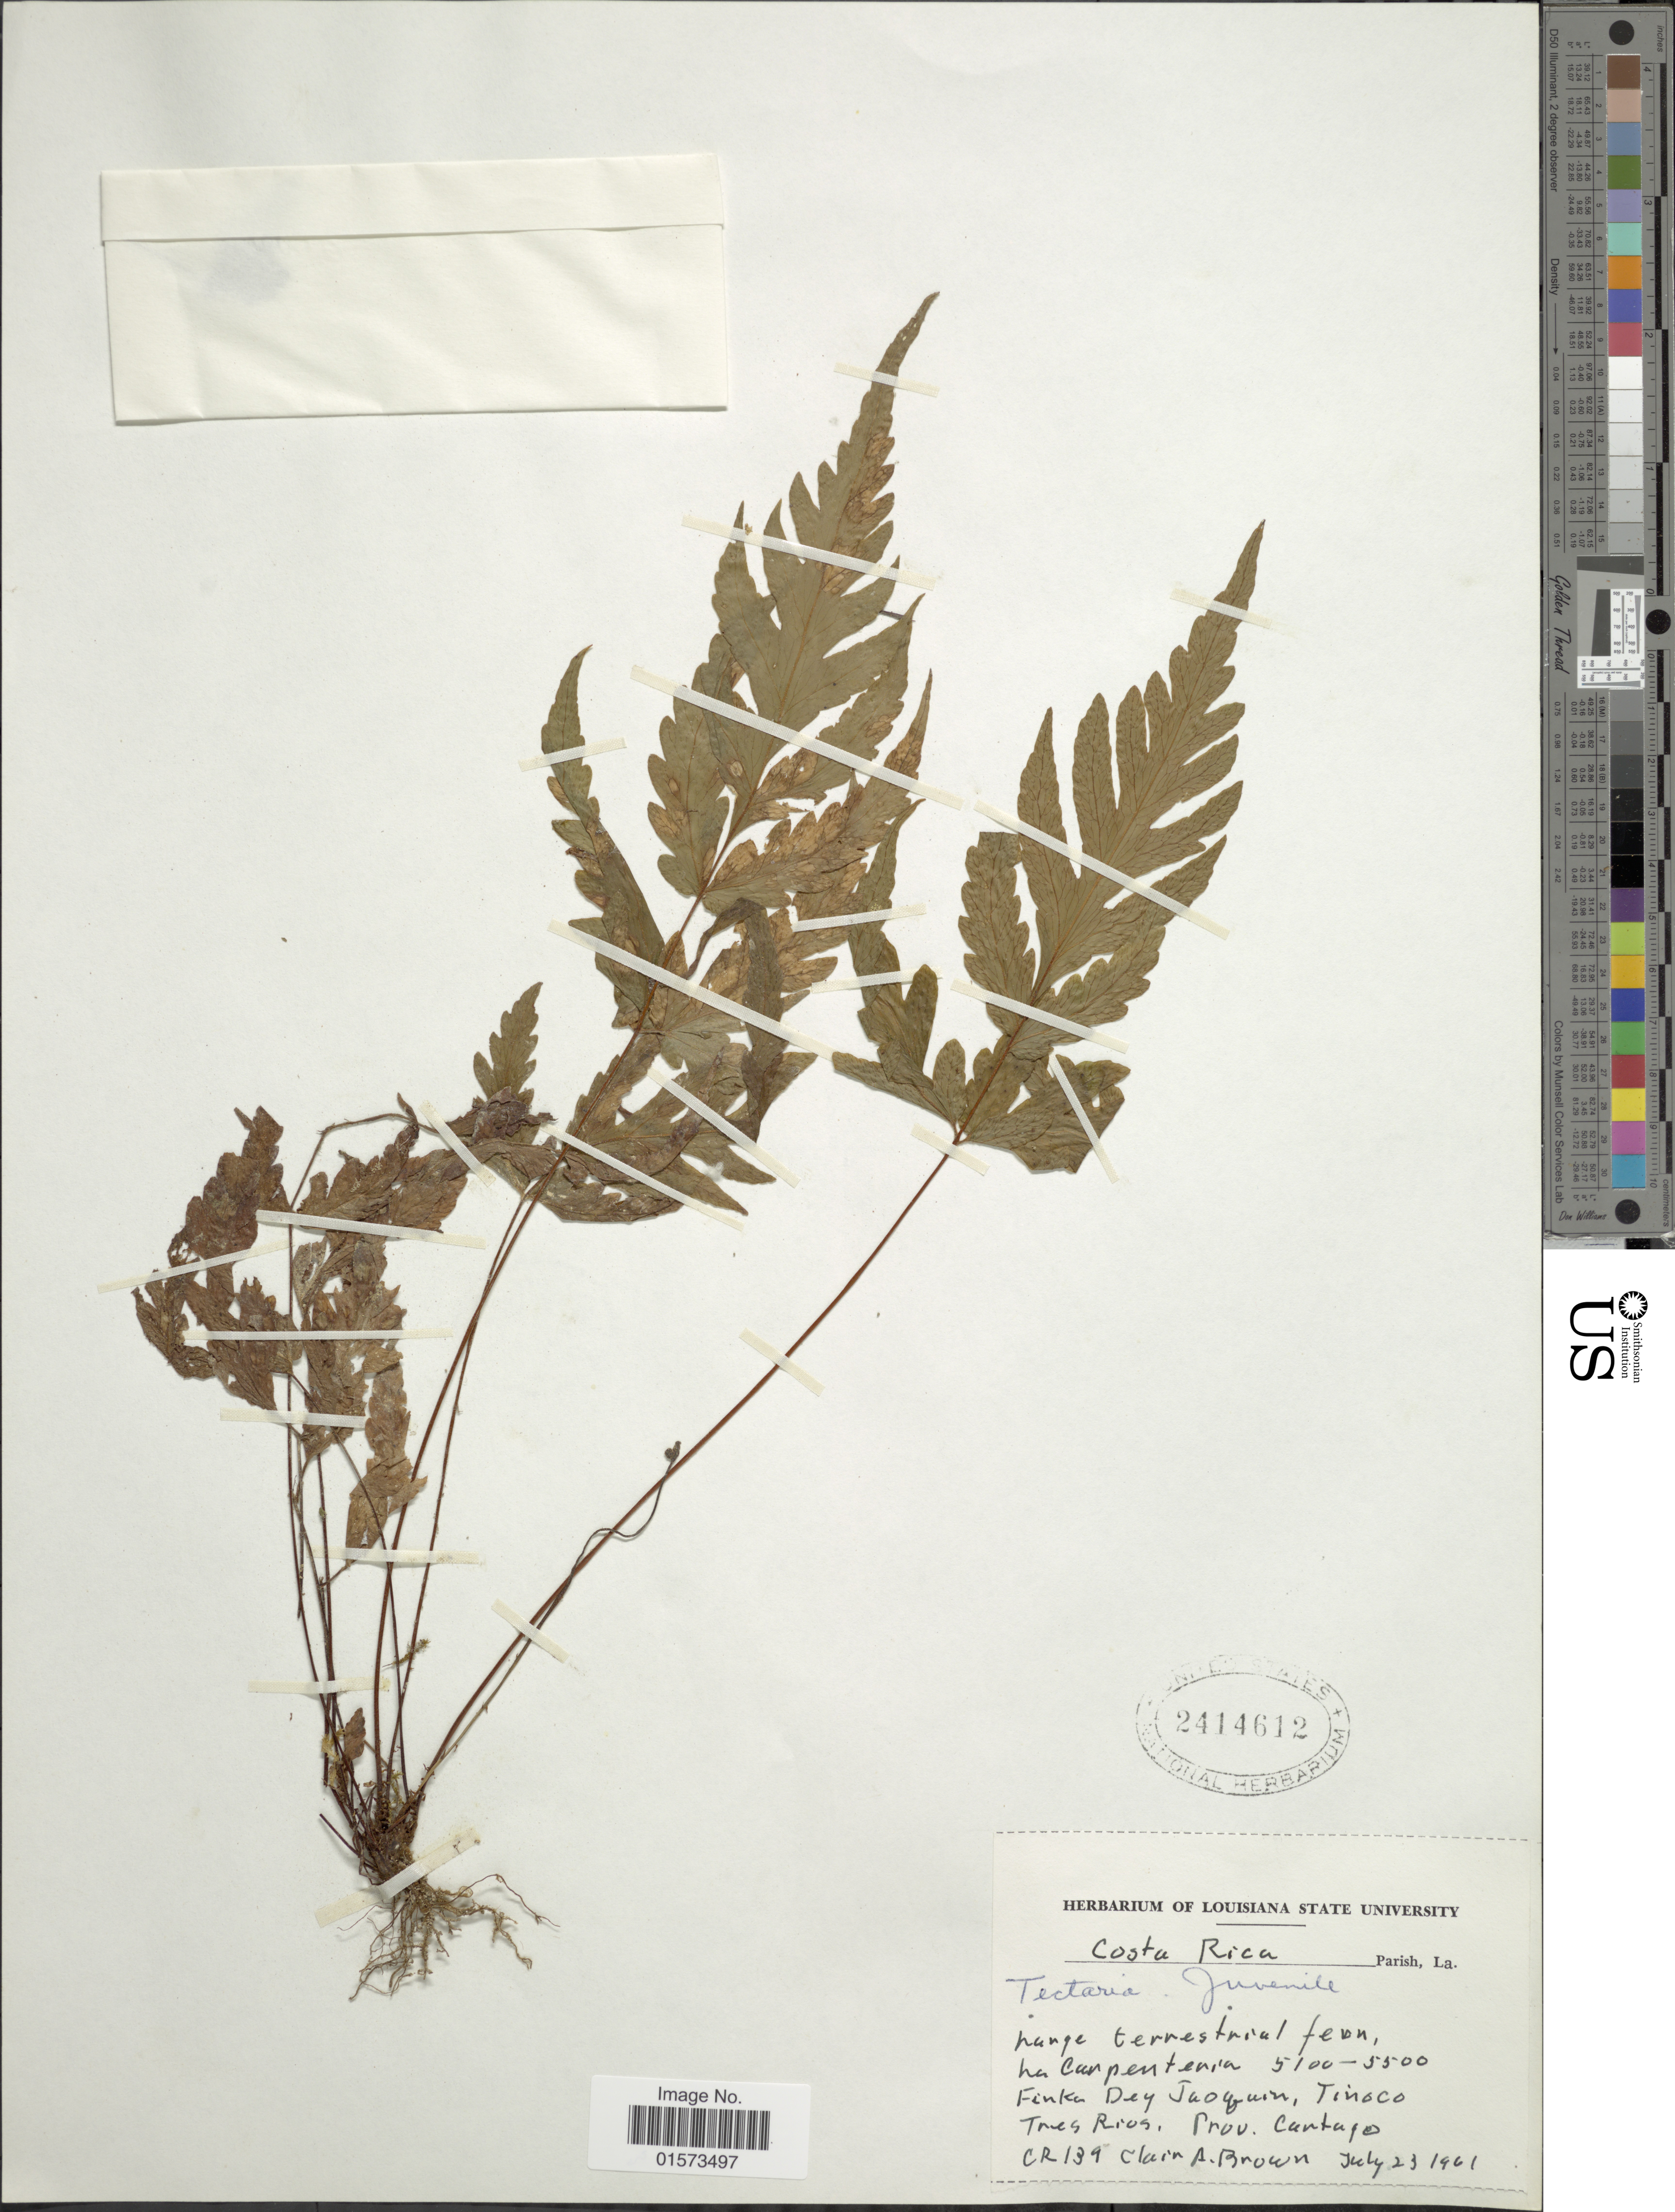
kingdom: Plantae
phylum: Tracheophyta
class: Polypodiopsida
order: Polypodiales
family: Tectariaceae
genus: Tectaria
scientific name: Tectaria mexicana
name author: (Fée) C.V. Morton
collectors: C. A. Brown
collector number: CR 139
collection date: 1961-07-23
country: Costa Rica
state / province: Cartago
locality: La Carpenteria. Finka Dey Jaoquin, Tinoco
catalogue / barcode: US 2414612